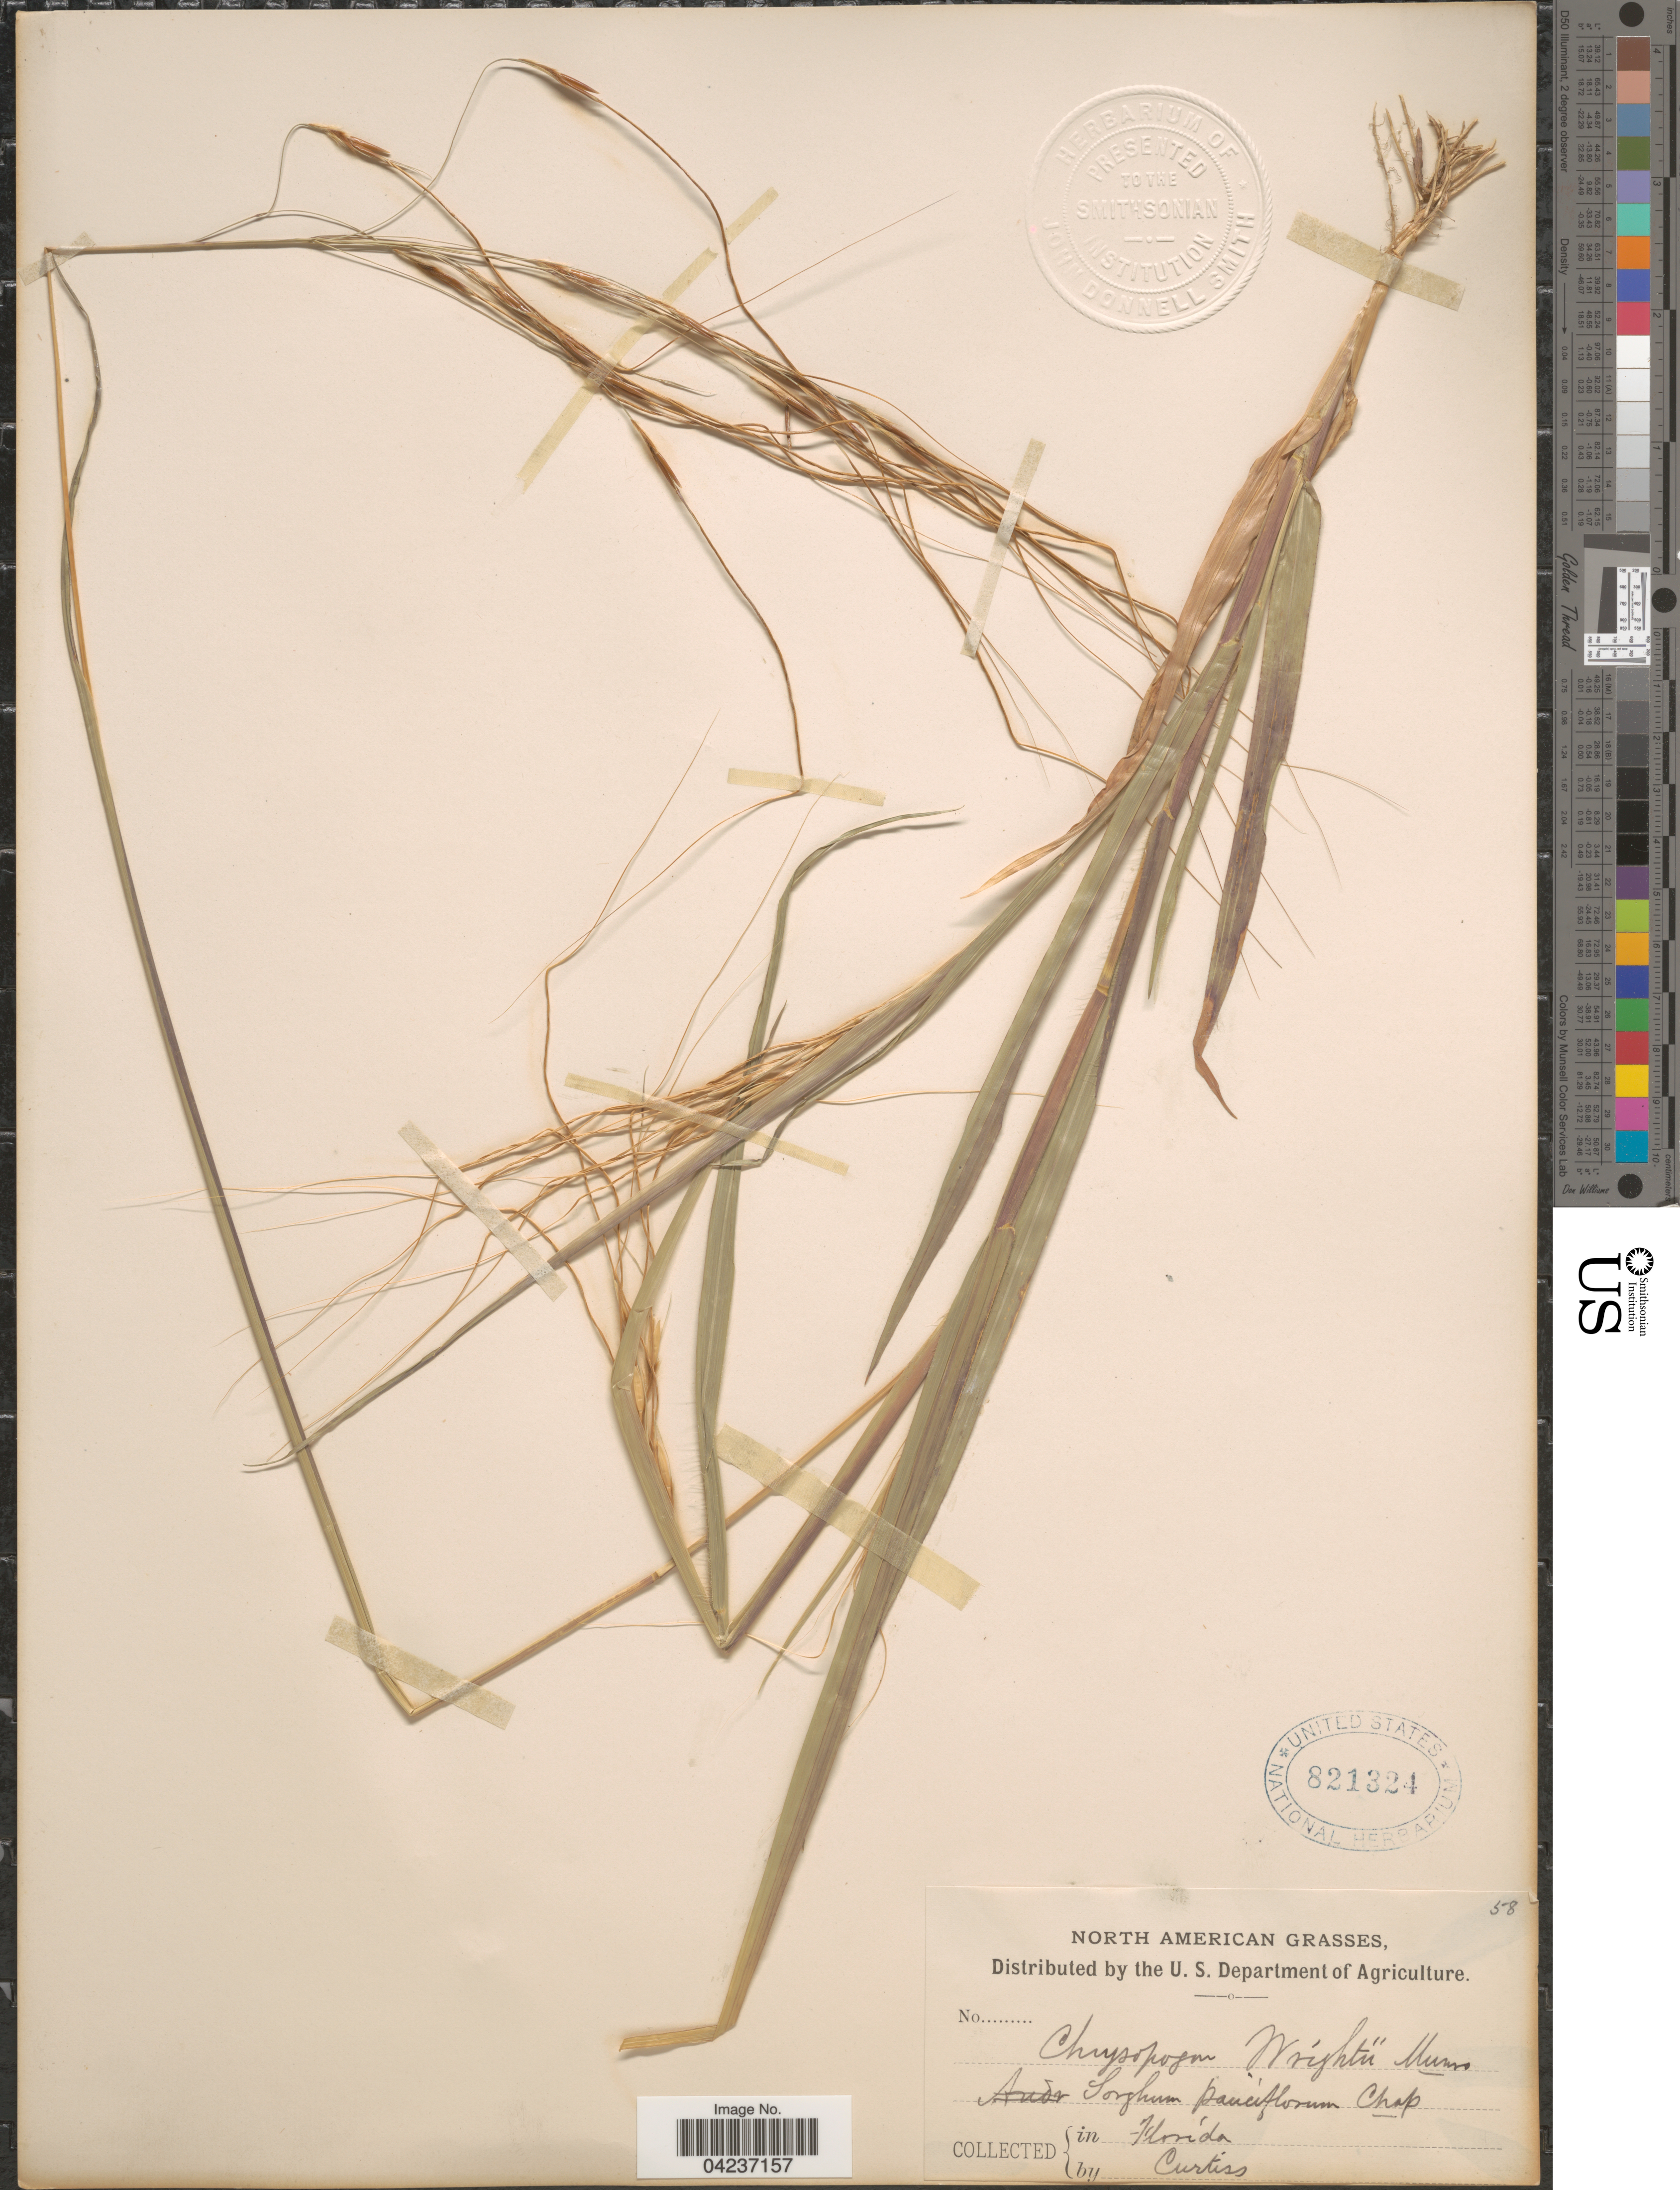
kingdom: Plantae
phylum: Tracheophyta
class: Liliopsida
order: Poales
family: Poaceae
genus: Chrysopogon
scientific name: Chrysopogon pauciflorus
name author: (Chapm.) Benth. ex Vasey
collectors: -. Curtiss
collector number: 58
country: United States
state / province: Florida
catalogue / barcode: US 821324